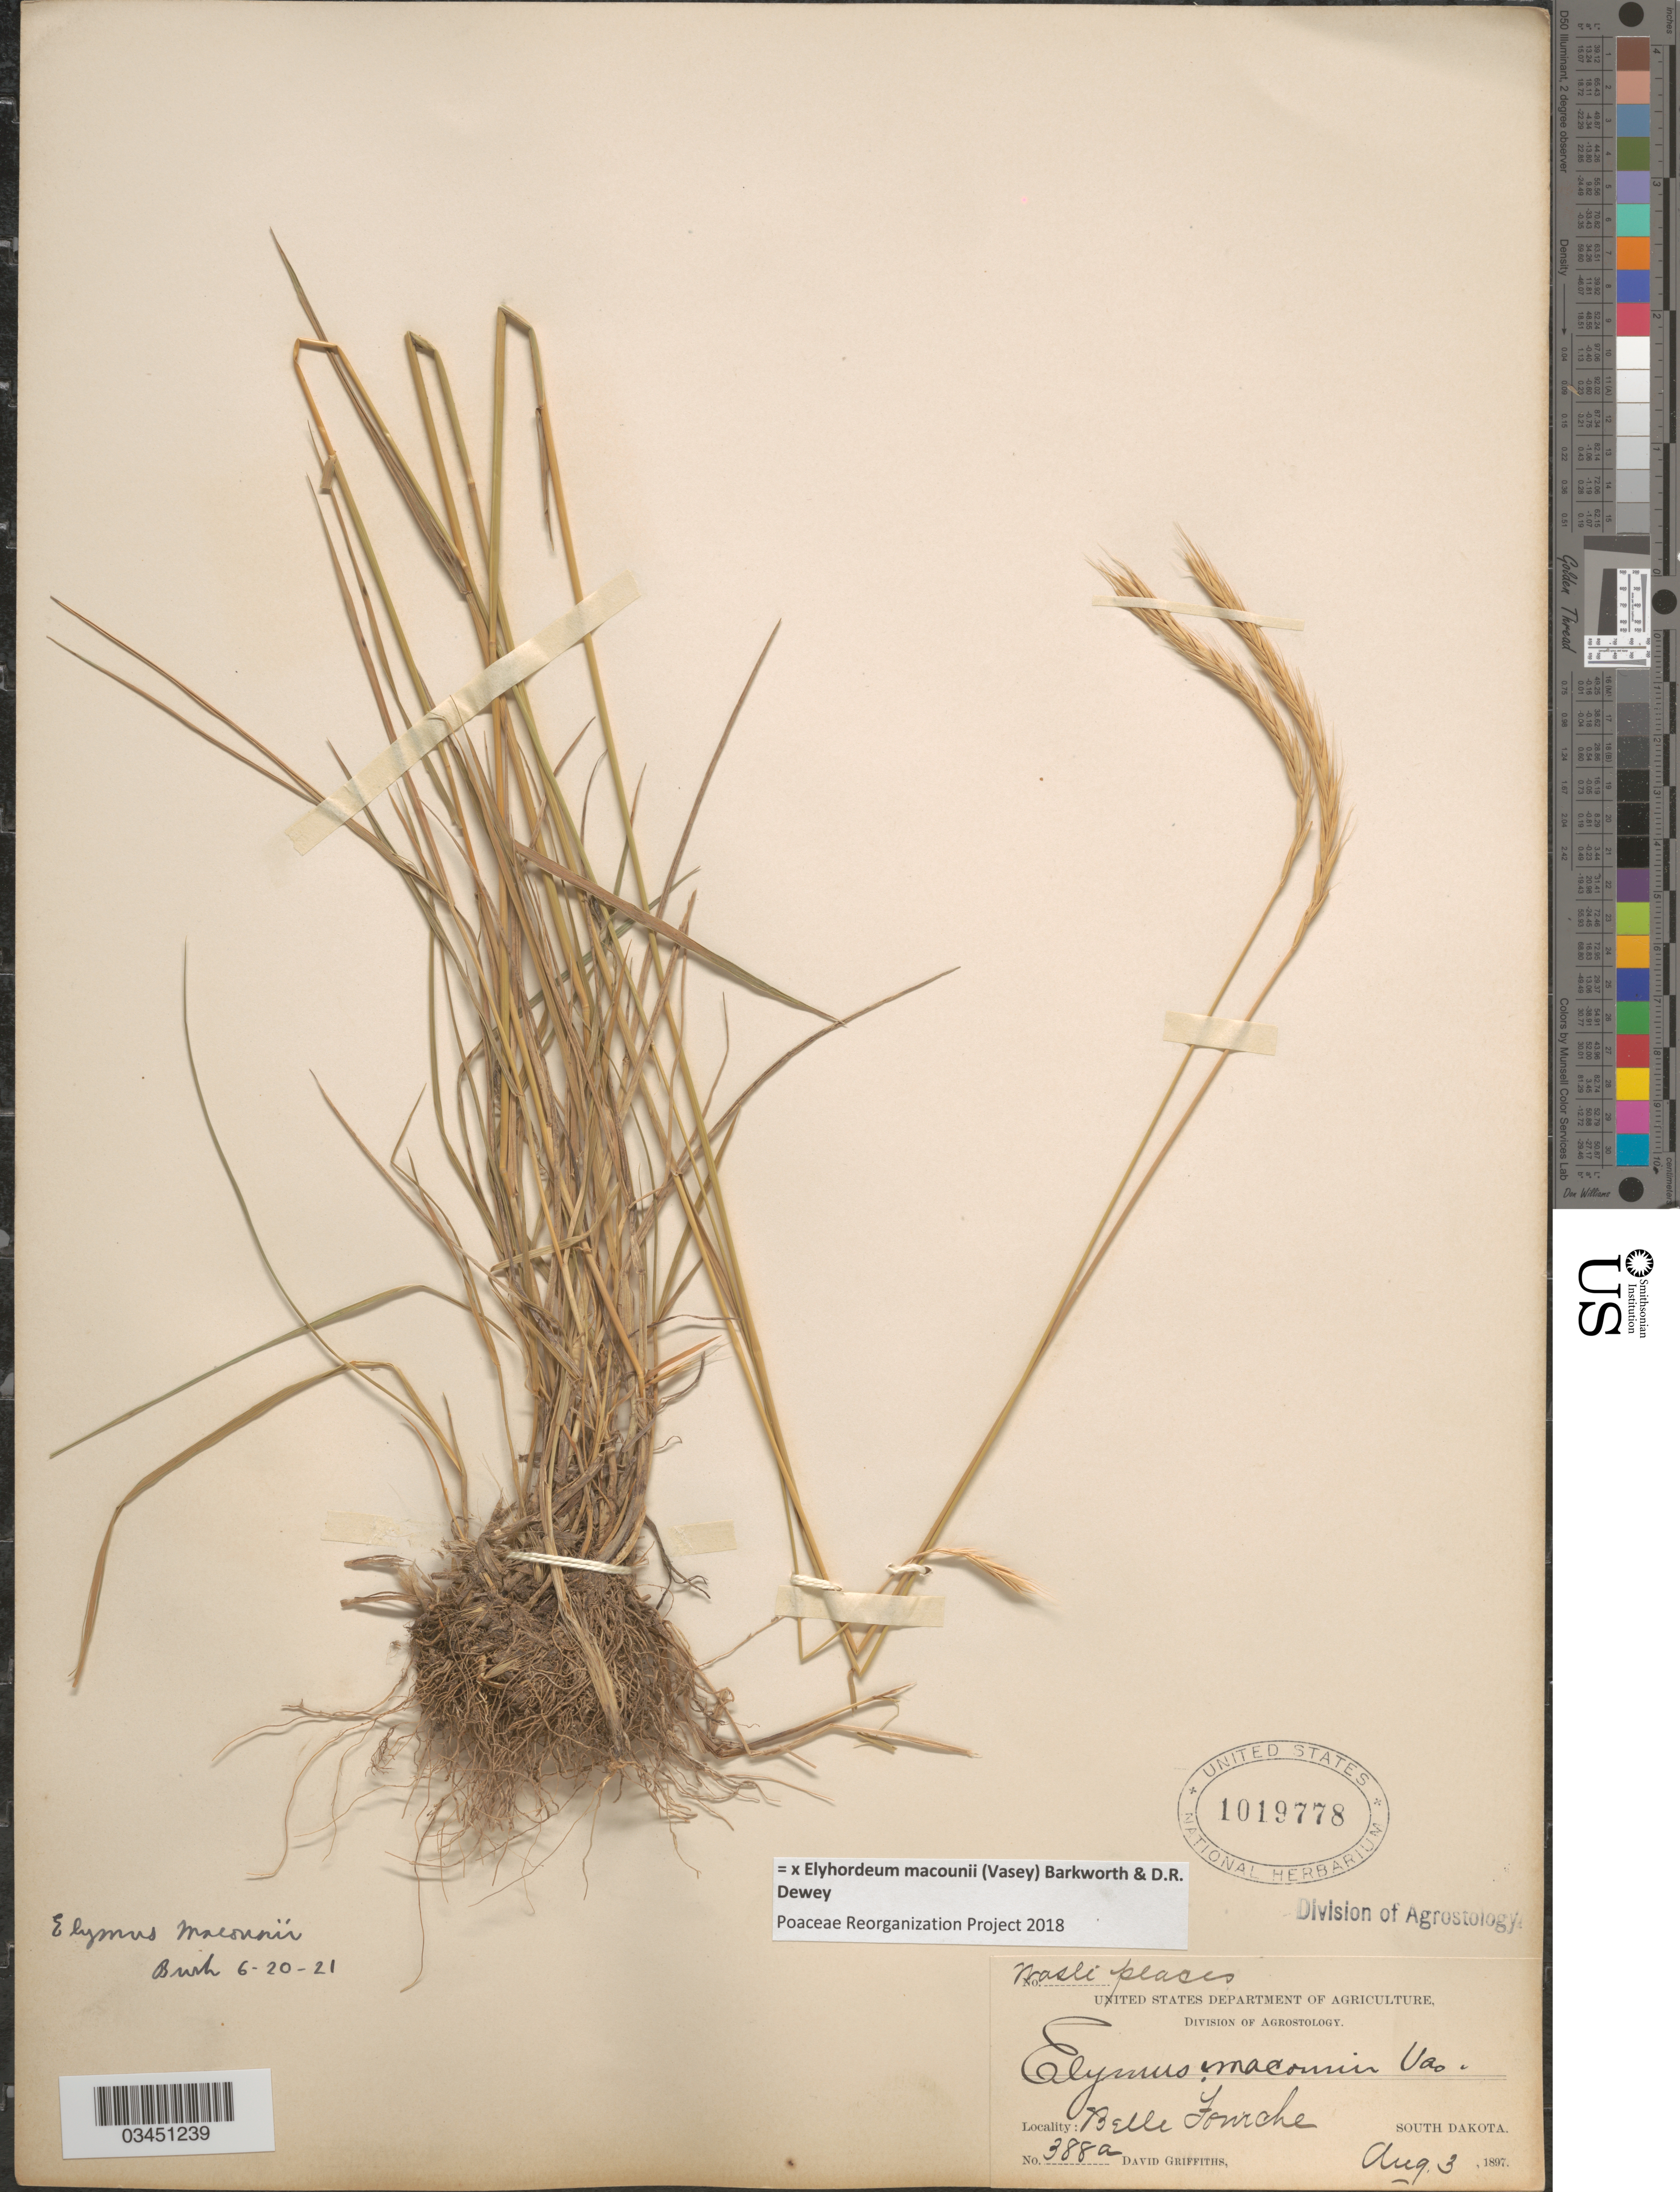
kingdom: Plantae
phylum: Tracheophyta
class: Liliopsida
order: Poales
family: Poaceae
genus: Elyhordeum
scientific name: x Elyhordeum macounii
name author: (Vasey) Barkworth & Dewey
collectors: D. Griffiths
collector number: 388a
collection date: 1897-08-03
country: United States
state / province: South Dakota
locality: Belle Fourche.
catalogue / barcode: US 1019778